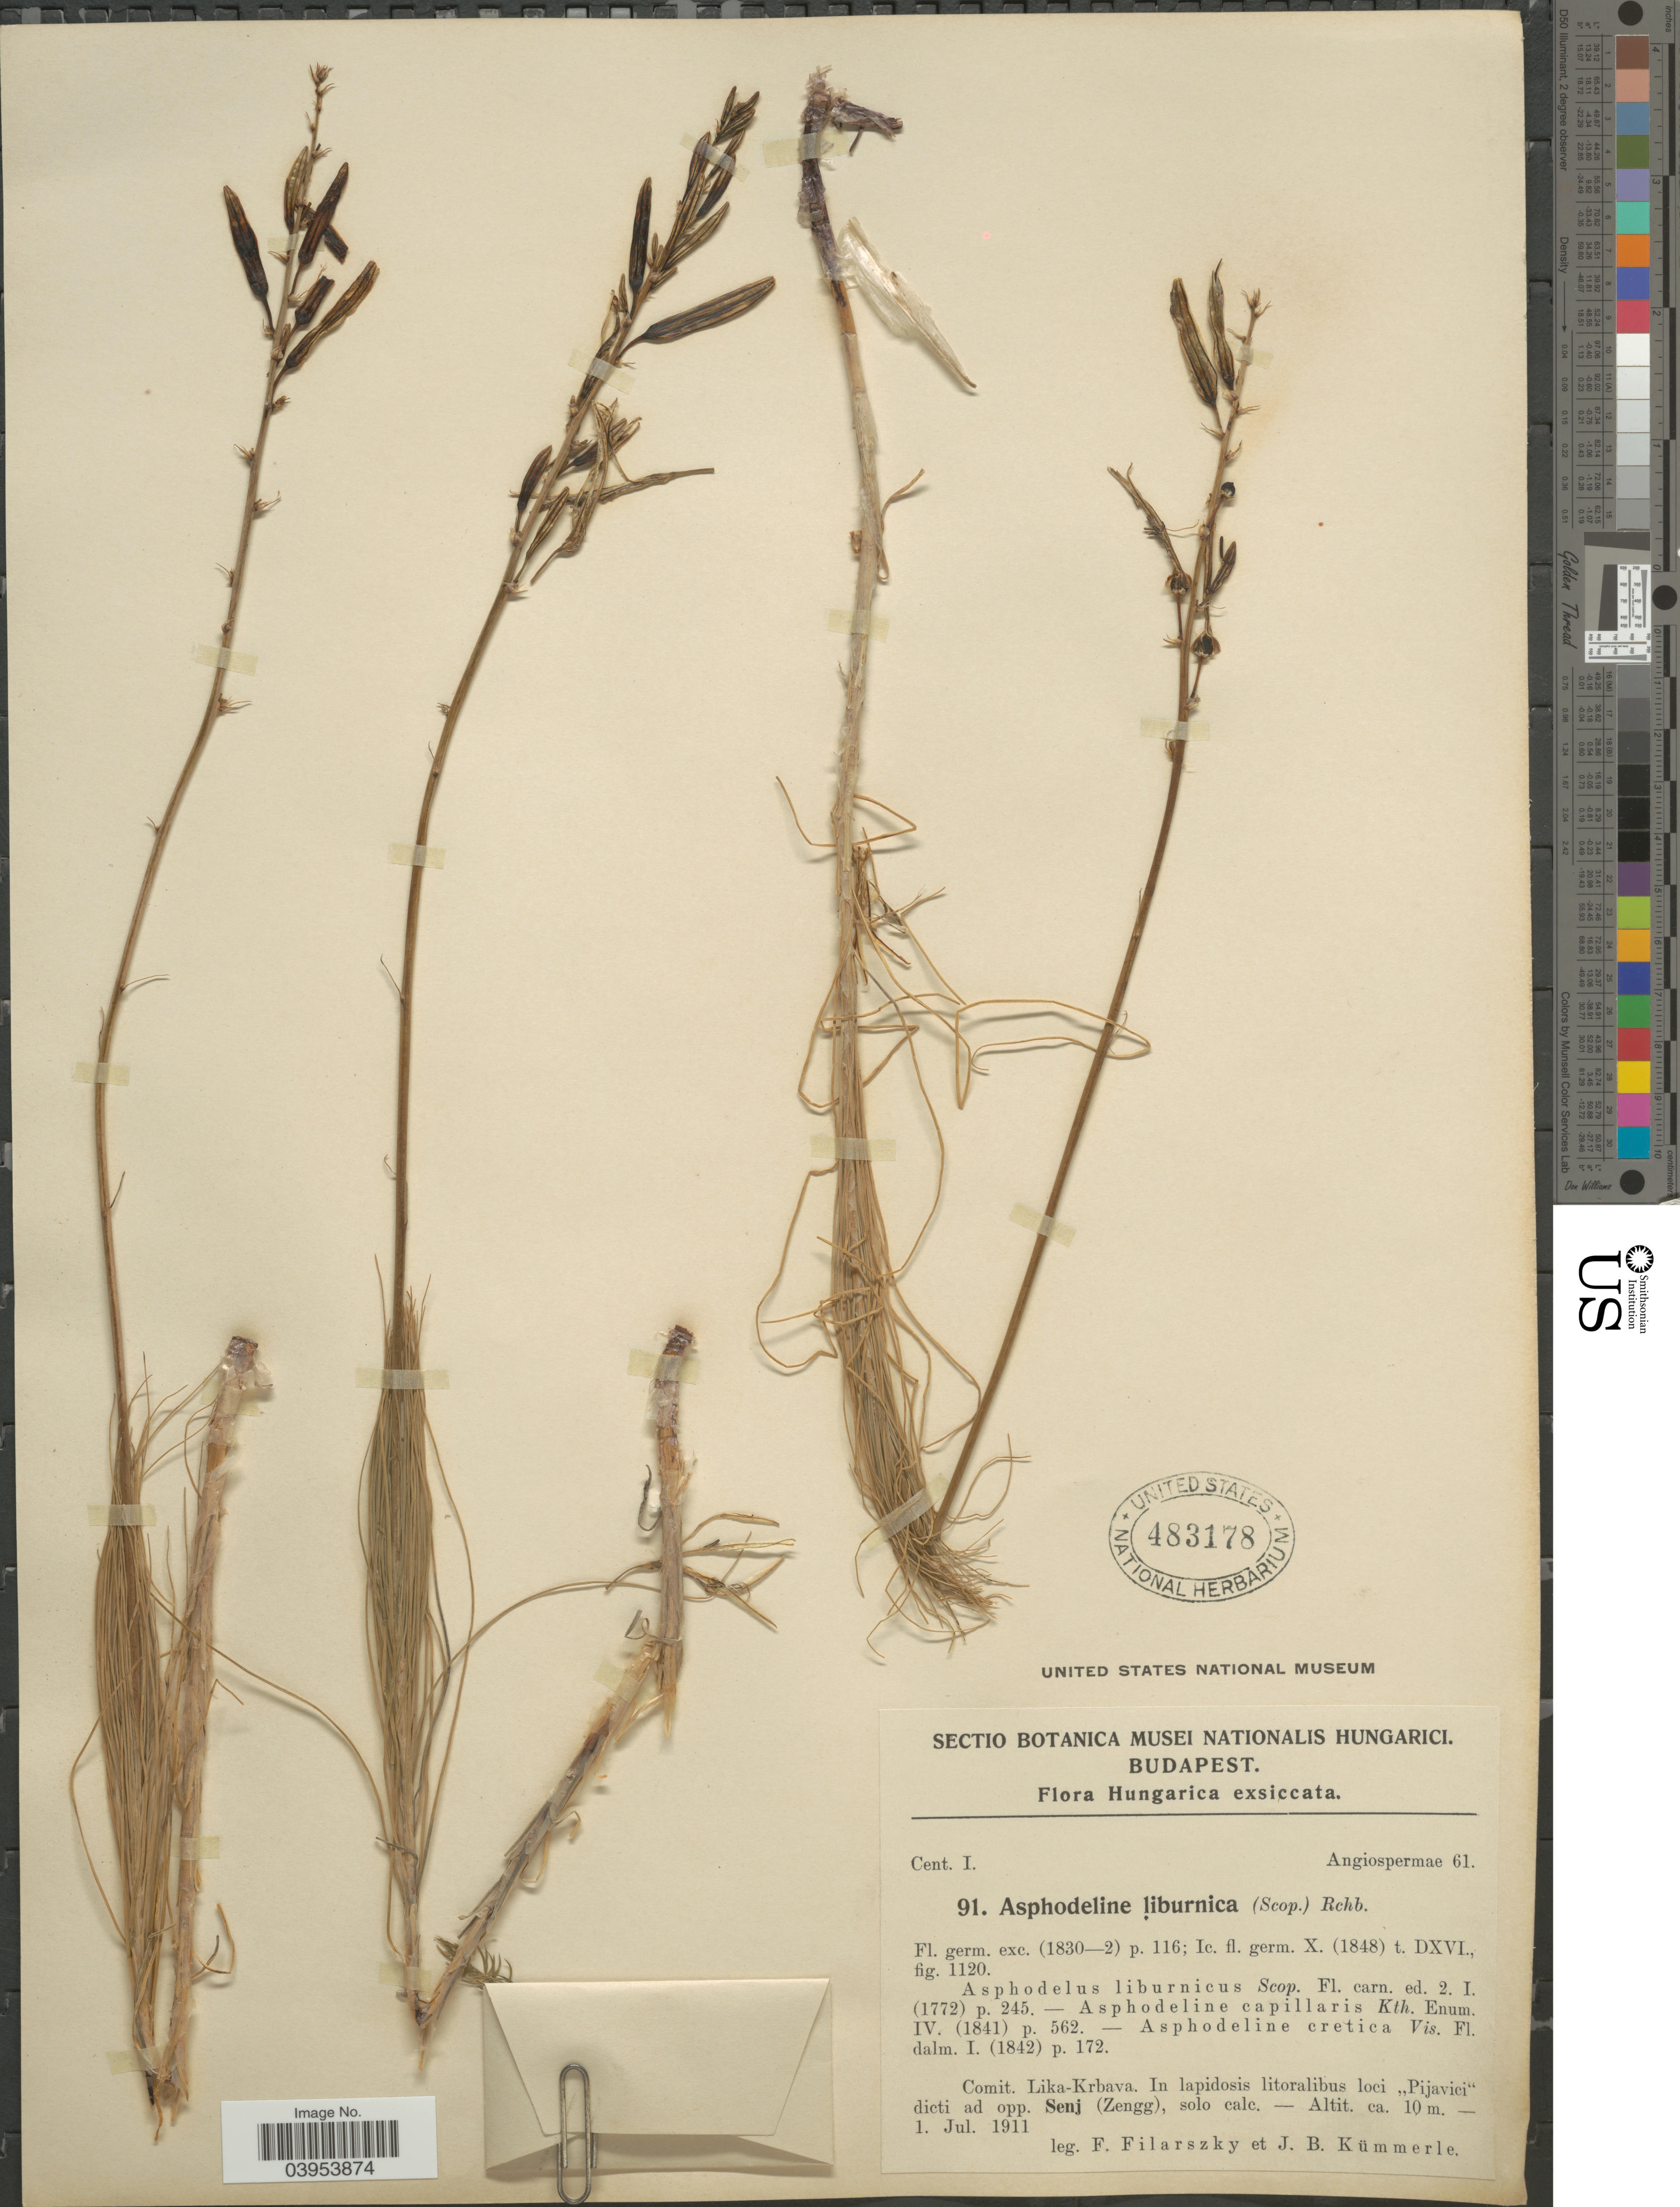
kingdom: Plantae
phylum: Tracheophyta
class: Liliopsida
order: Asparagales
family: Asphodelaceae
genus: Asphodeline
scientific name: Asphodeline liburnica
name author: Rchb.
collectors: F. Filarszky & J. Kummerle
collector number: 91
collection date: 1911-07-01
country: Hungary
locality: Comit. Lika-Krbava. In lapidosis litoralibus loci "Pijavici" dicti ad opp. Senj (Zengg), solo calc.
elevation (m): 10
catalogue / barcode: US 483178